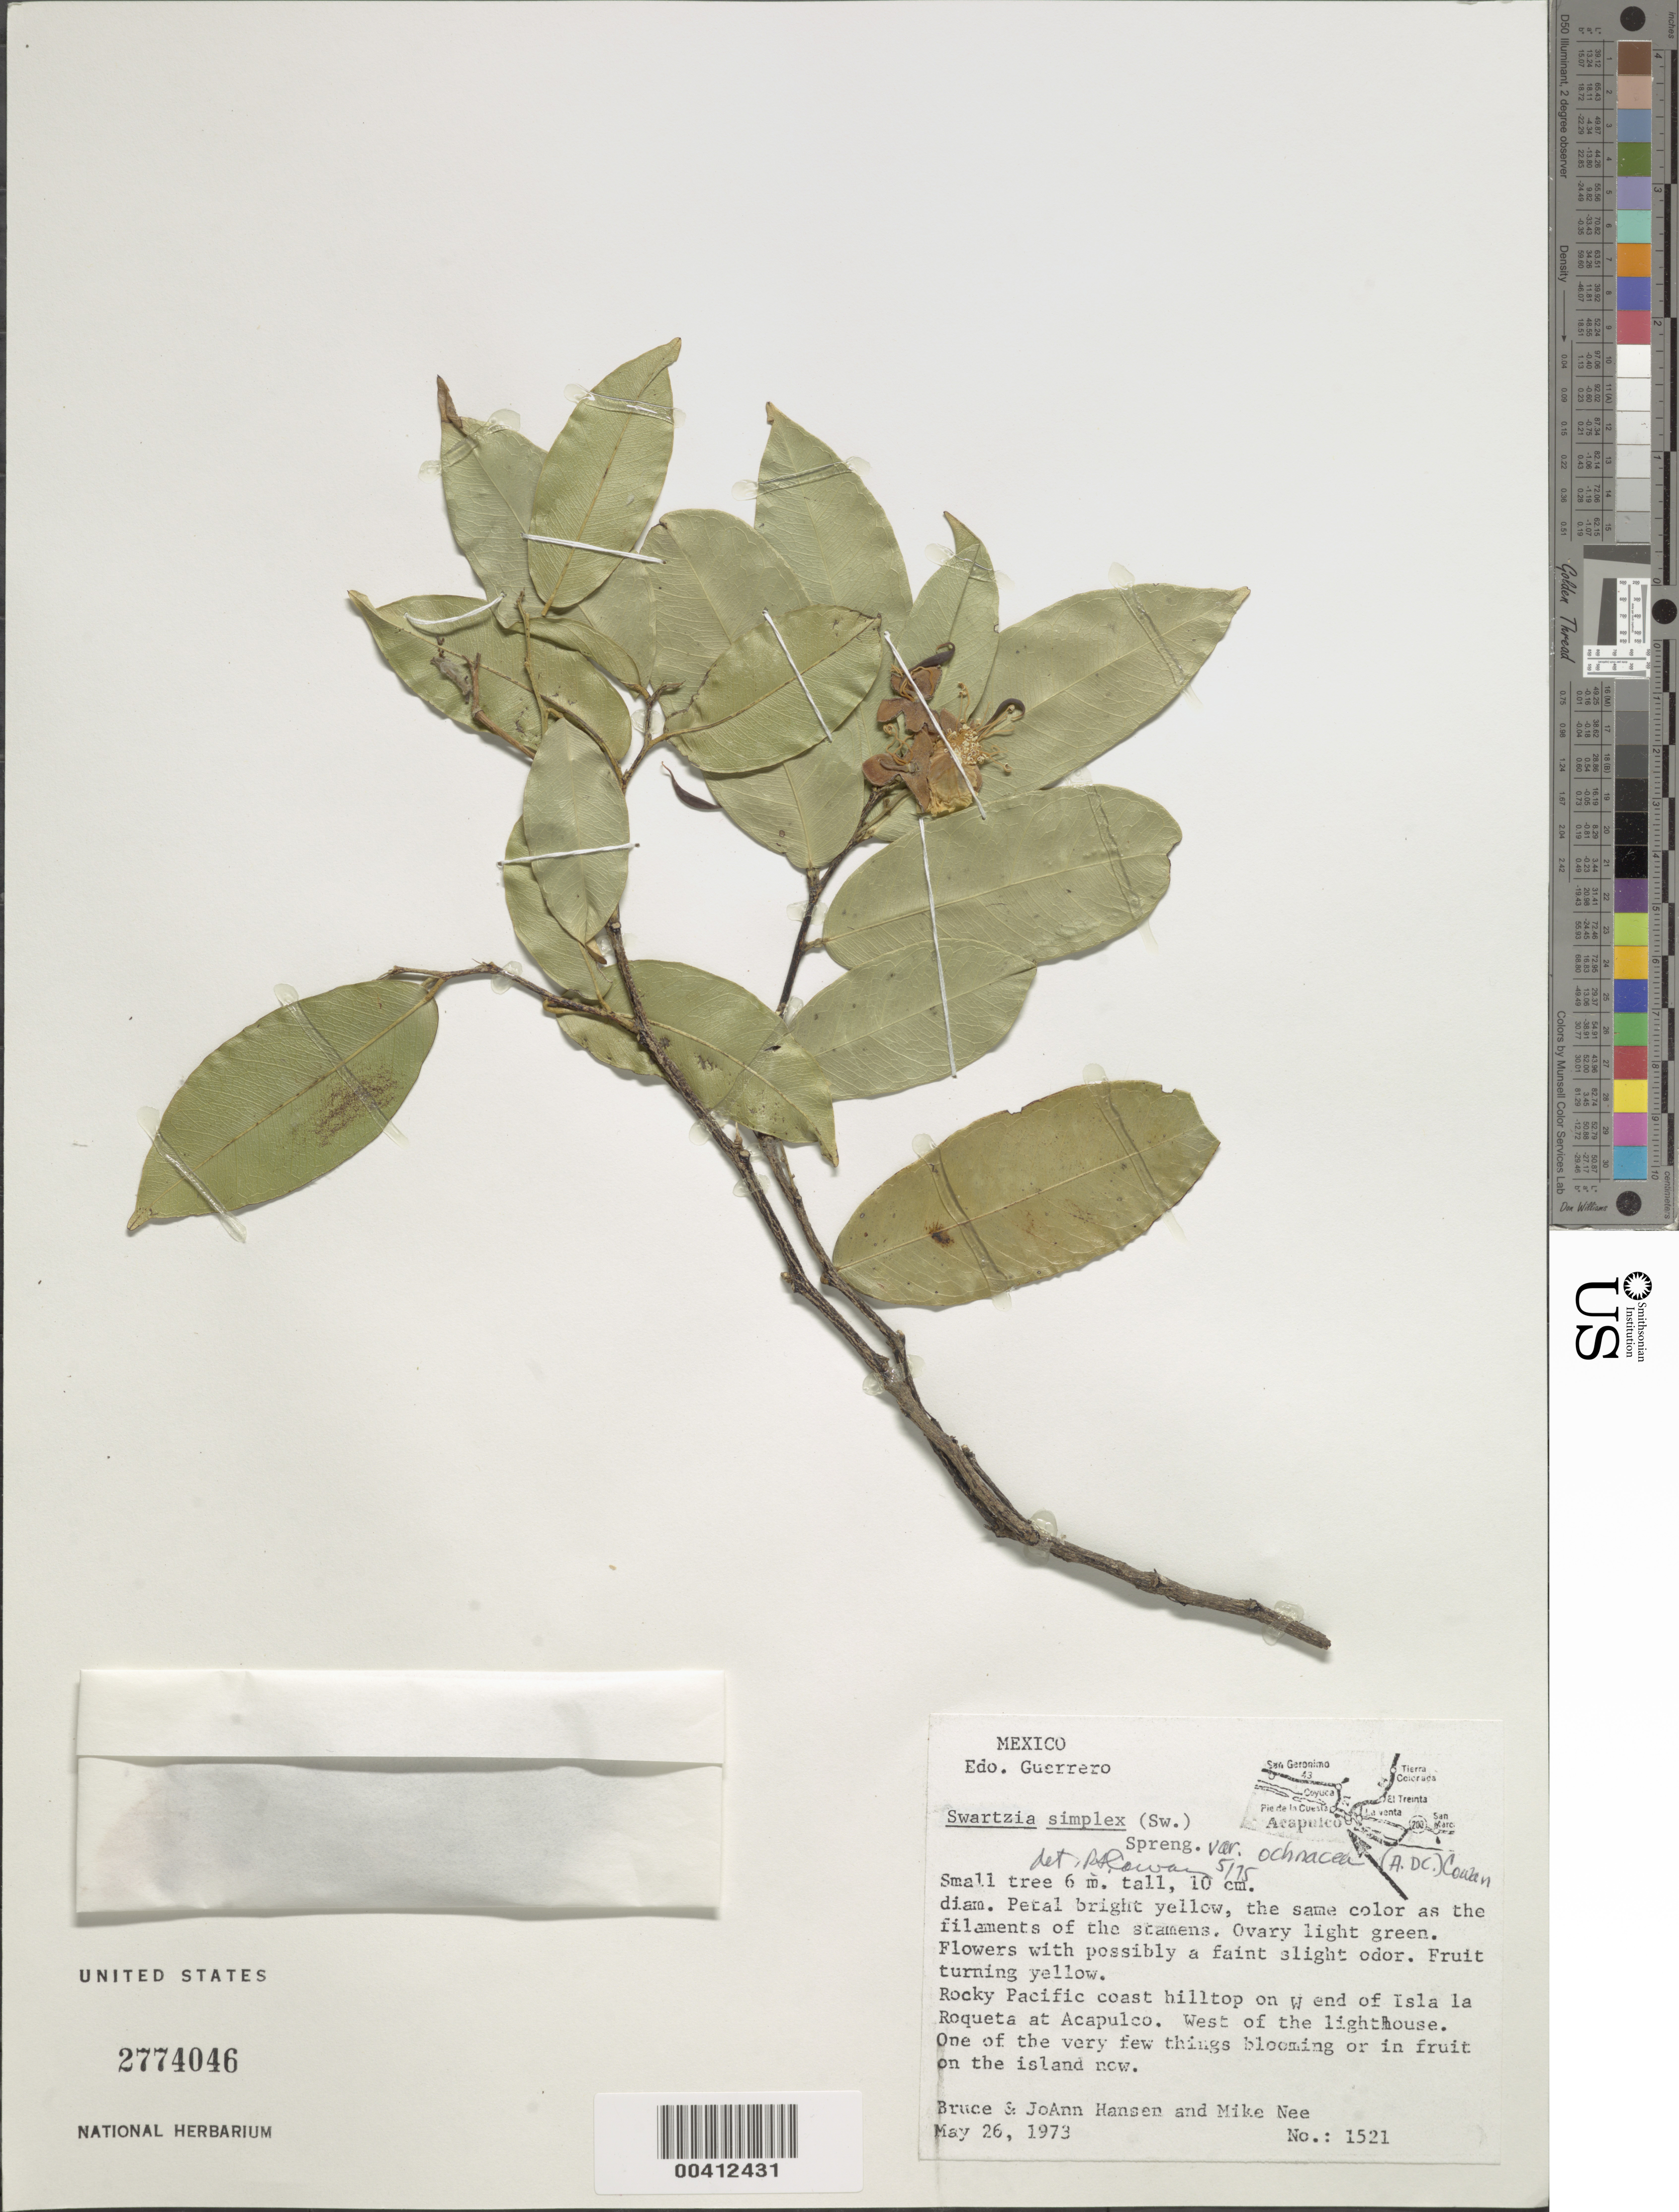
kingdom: Plantae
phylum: Tracheophyta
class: Magnoliopsida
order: Fabales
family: Fabaceae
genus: Swartzia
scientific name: Swartzia simplex var. ochnacea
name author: (DC.) R.S. Cowan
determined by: Cowan, R. S.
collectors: B. Hansen, J. Hansen & M. Nee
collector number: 1521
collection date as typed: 26 May 1963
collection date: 1963-05-26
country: Mexico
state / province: Guerrero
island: La Roqueta Island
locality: W end of Isla La Roqueta at Acapulco, W of the lighthouse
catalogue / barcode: US 2774046